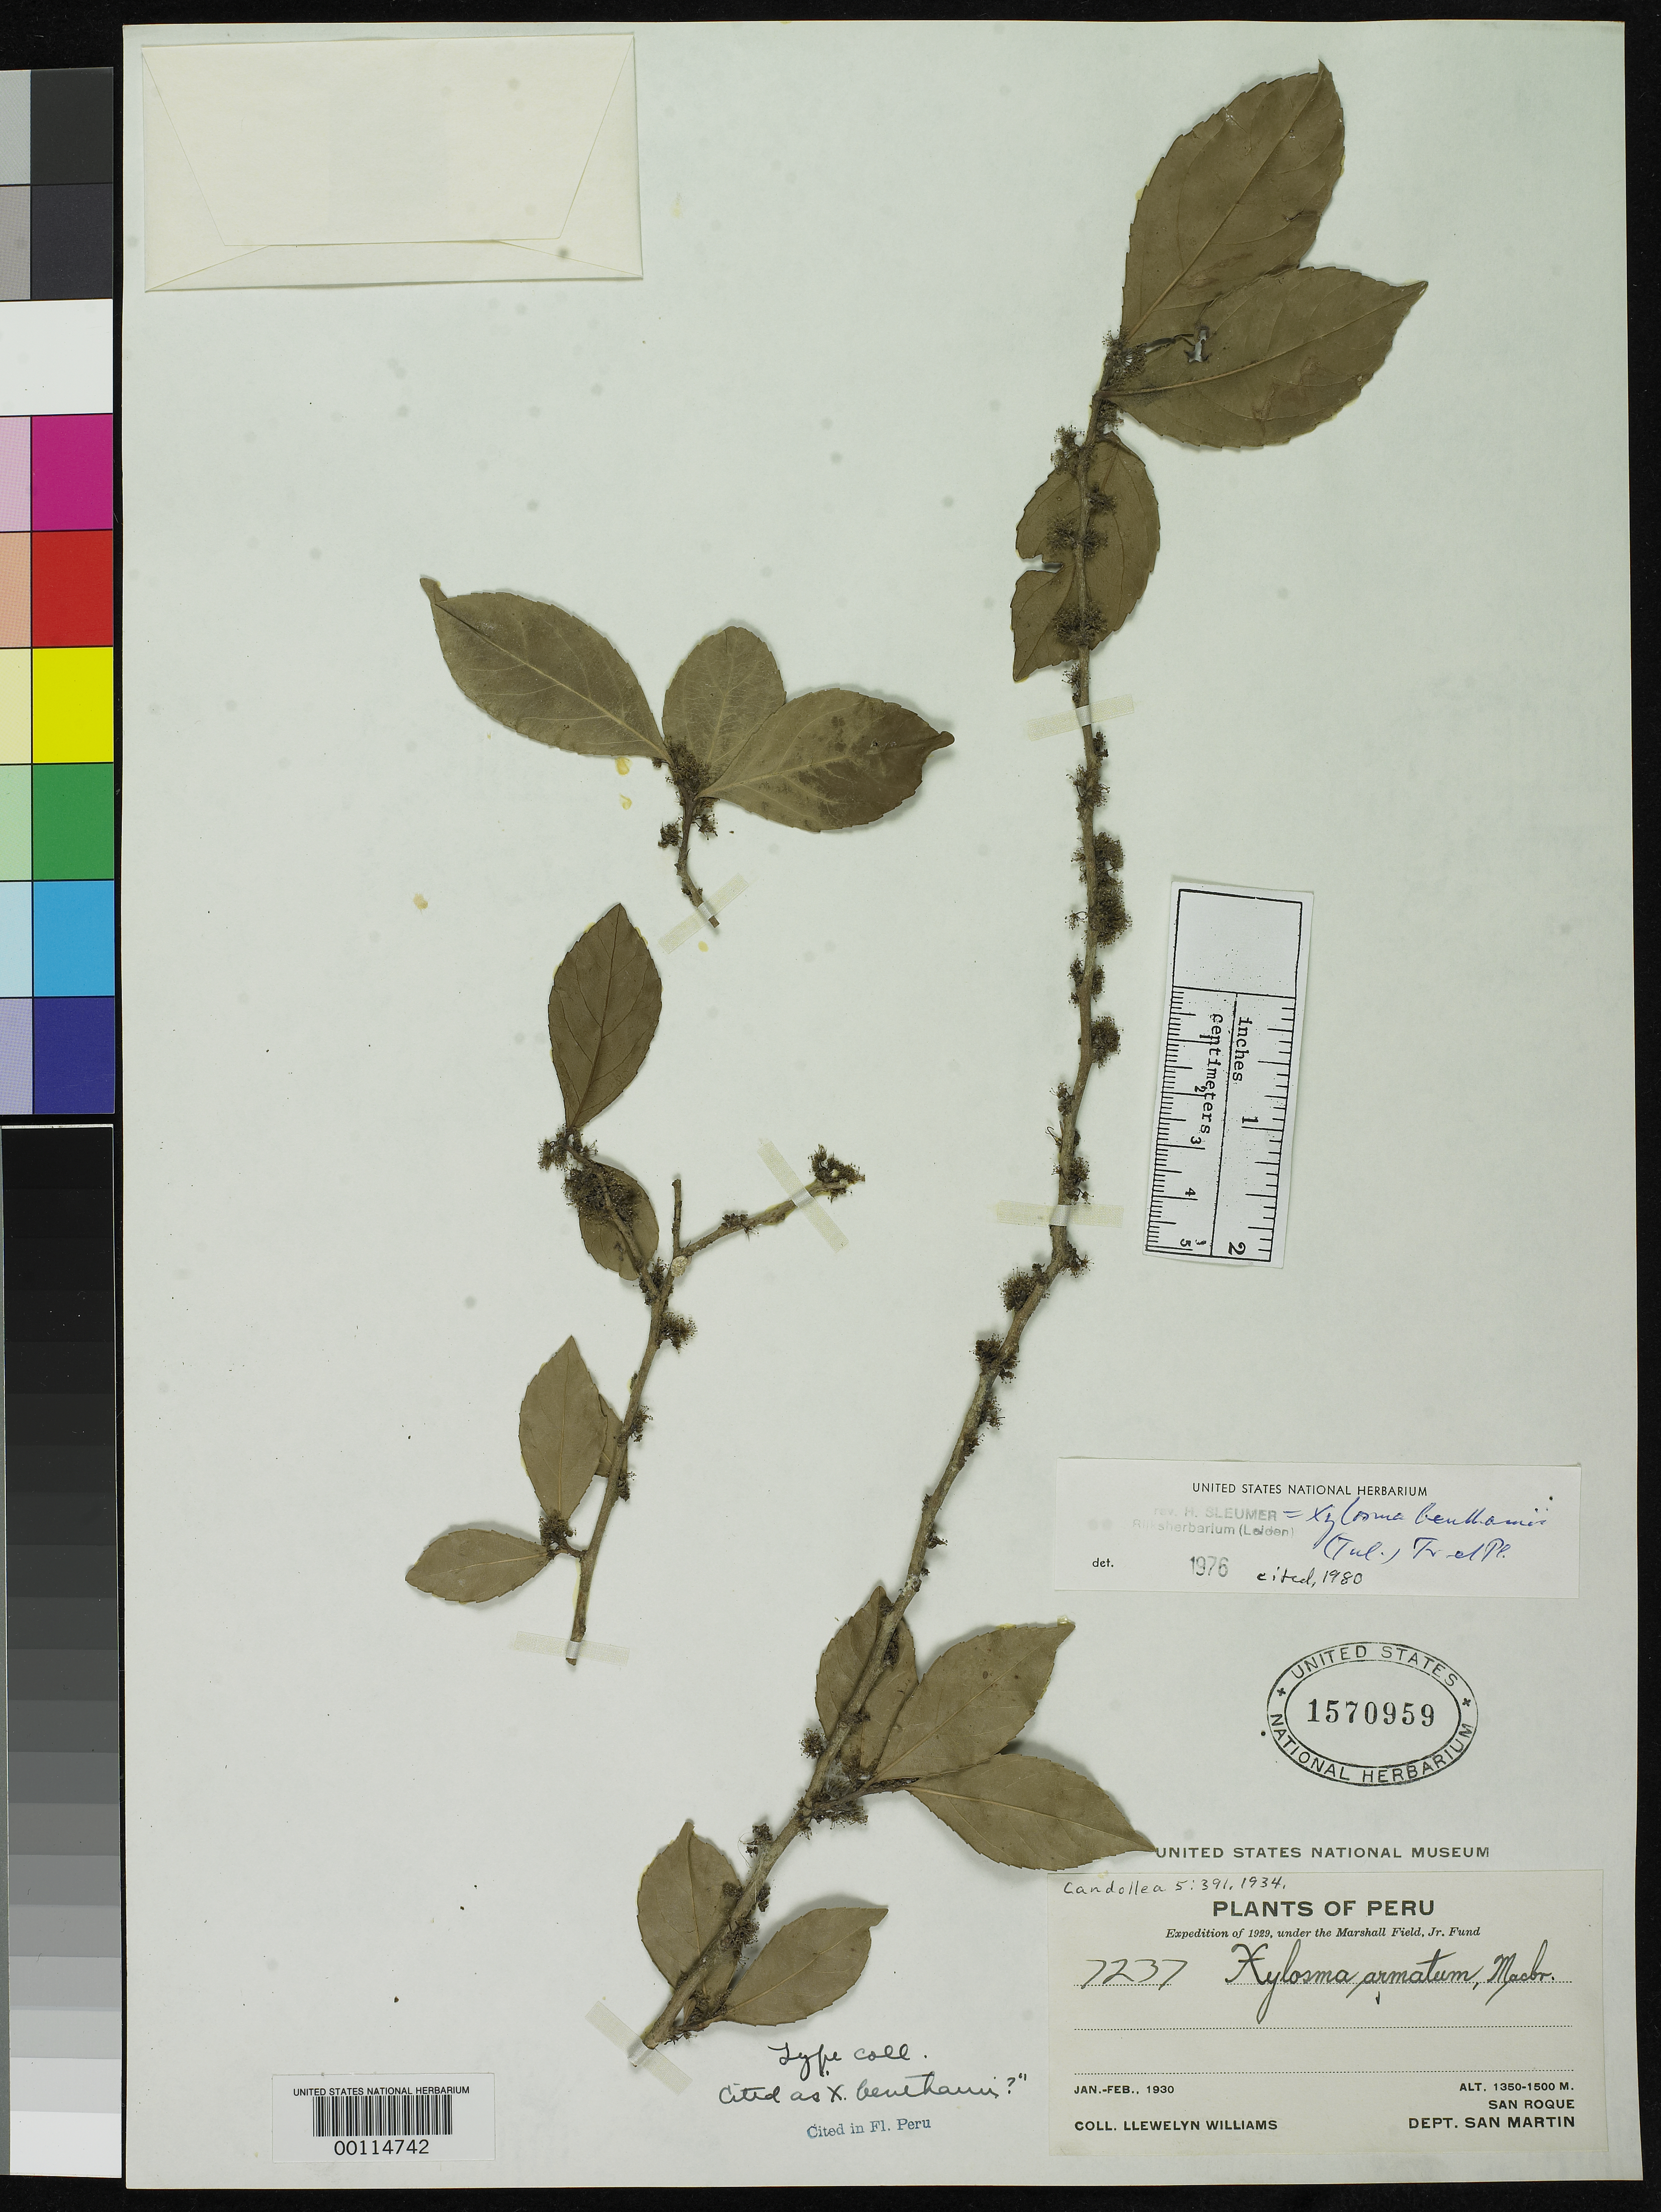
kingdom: Plantae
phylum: Tracheophyta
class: Magnoliopsida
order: Malpighiales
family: Salicaceae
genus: Xylosma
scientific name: Xylosma armata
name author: J.F. Macbr.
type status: Isotype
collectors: Ll. Williams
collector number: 7237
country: Peru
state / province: San Martín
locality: San Roque.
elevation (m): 1350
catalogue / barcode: US 1570959